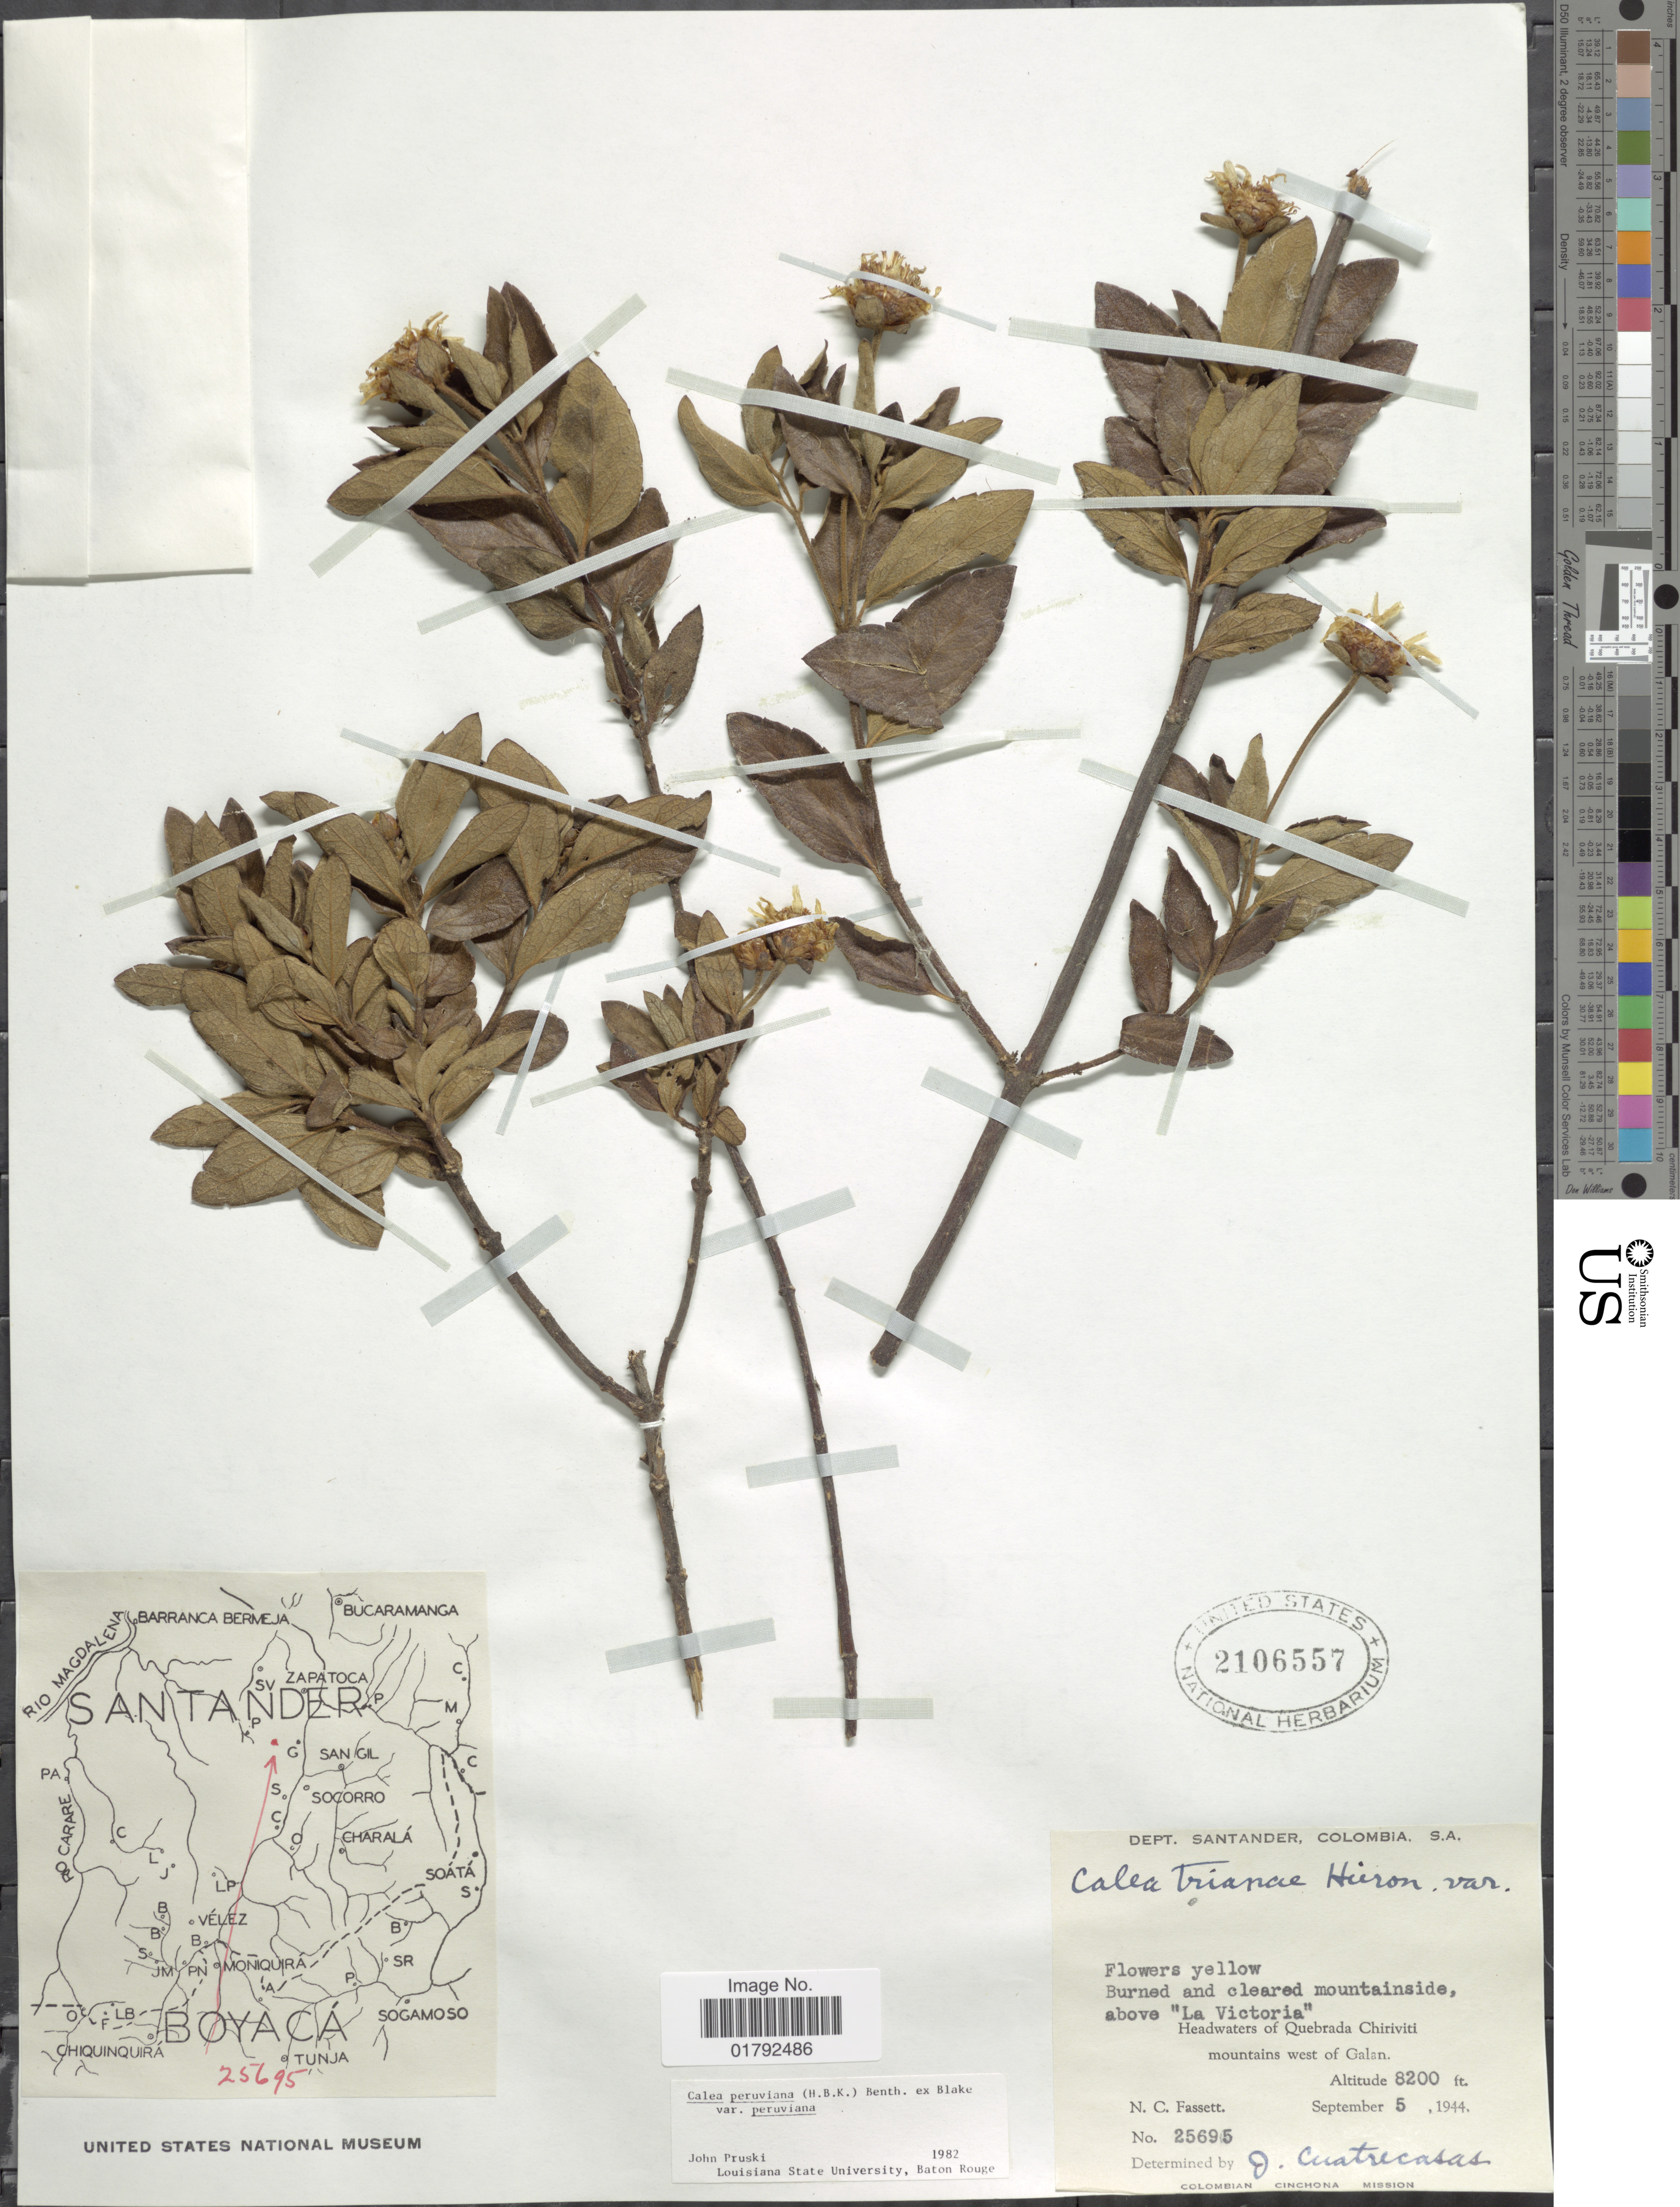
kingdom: Plantae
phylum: Tracheophyta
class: Magnoliopsida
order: Asterales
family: Asteraceae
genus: Calea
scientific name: Calea tolimana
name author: Hieron.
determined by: Bueno, Vinicius Resende, (ICN), Universidade Federal do Rio Grande do Sul (BRAZIL)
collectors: N. C. Fassett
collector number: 25695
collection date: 1944-09-05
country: Colombia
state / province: Santander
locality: S.A., burned and cleared mountainside, above "La Victoria", Headwaters of Quebrada Chiriviti mountains west of Galan.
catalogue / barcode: US 2106557